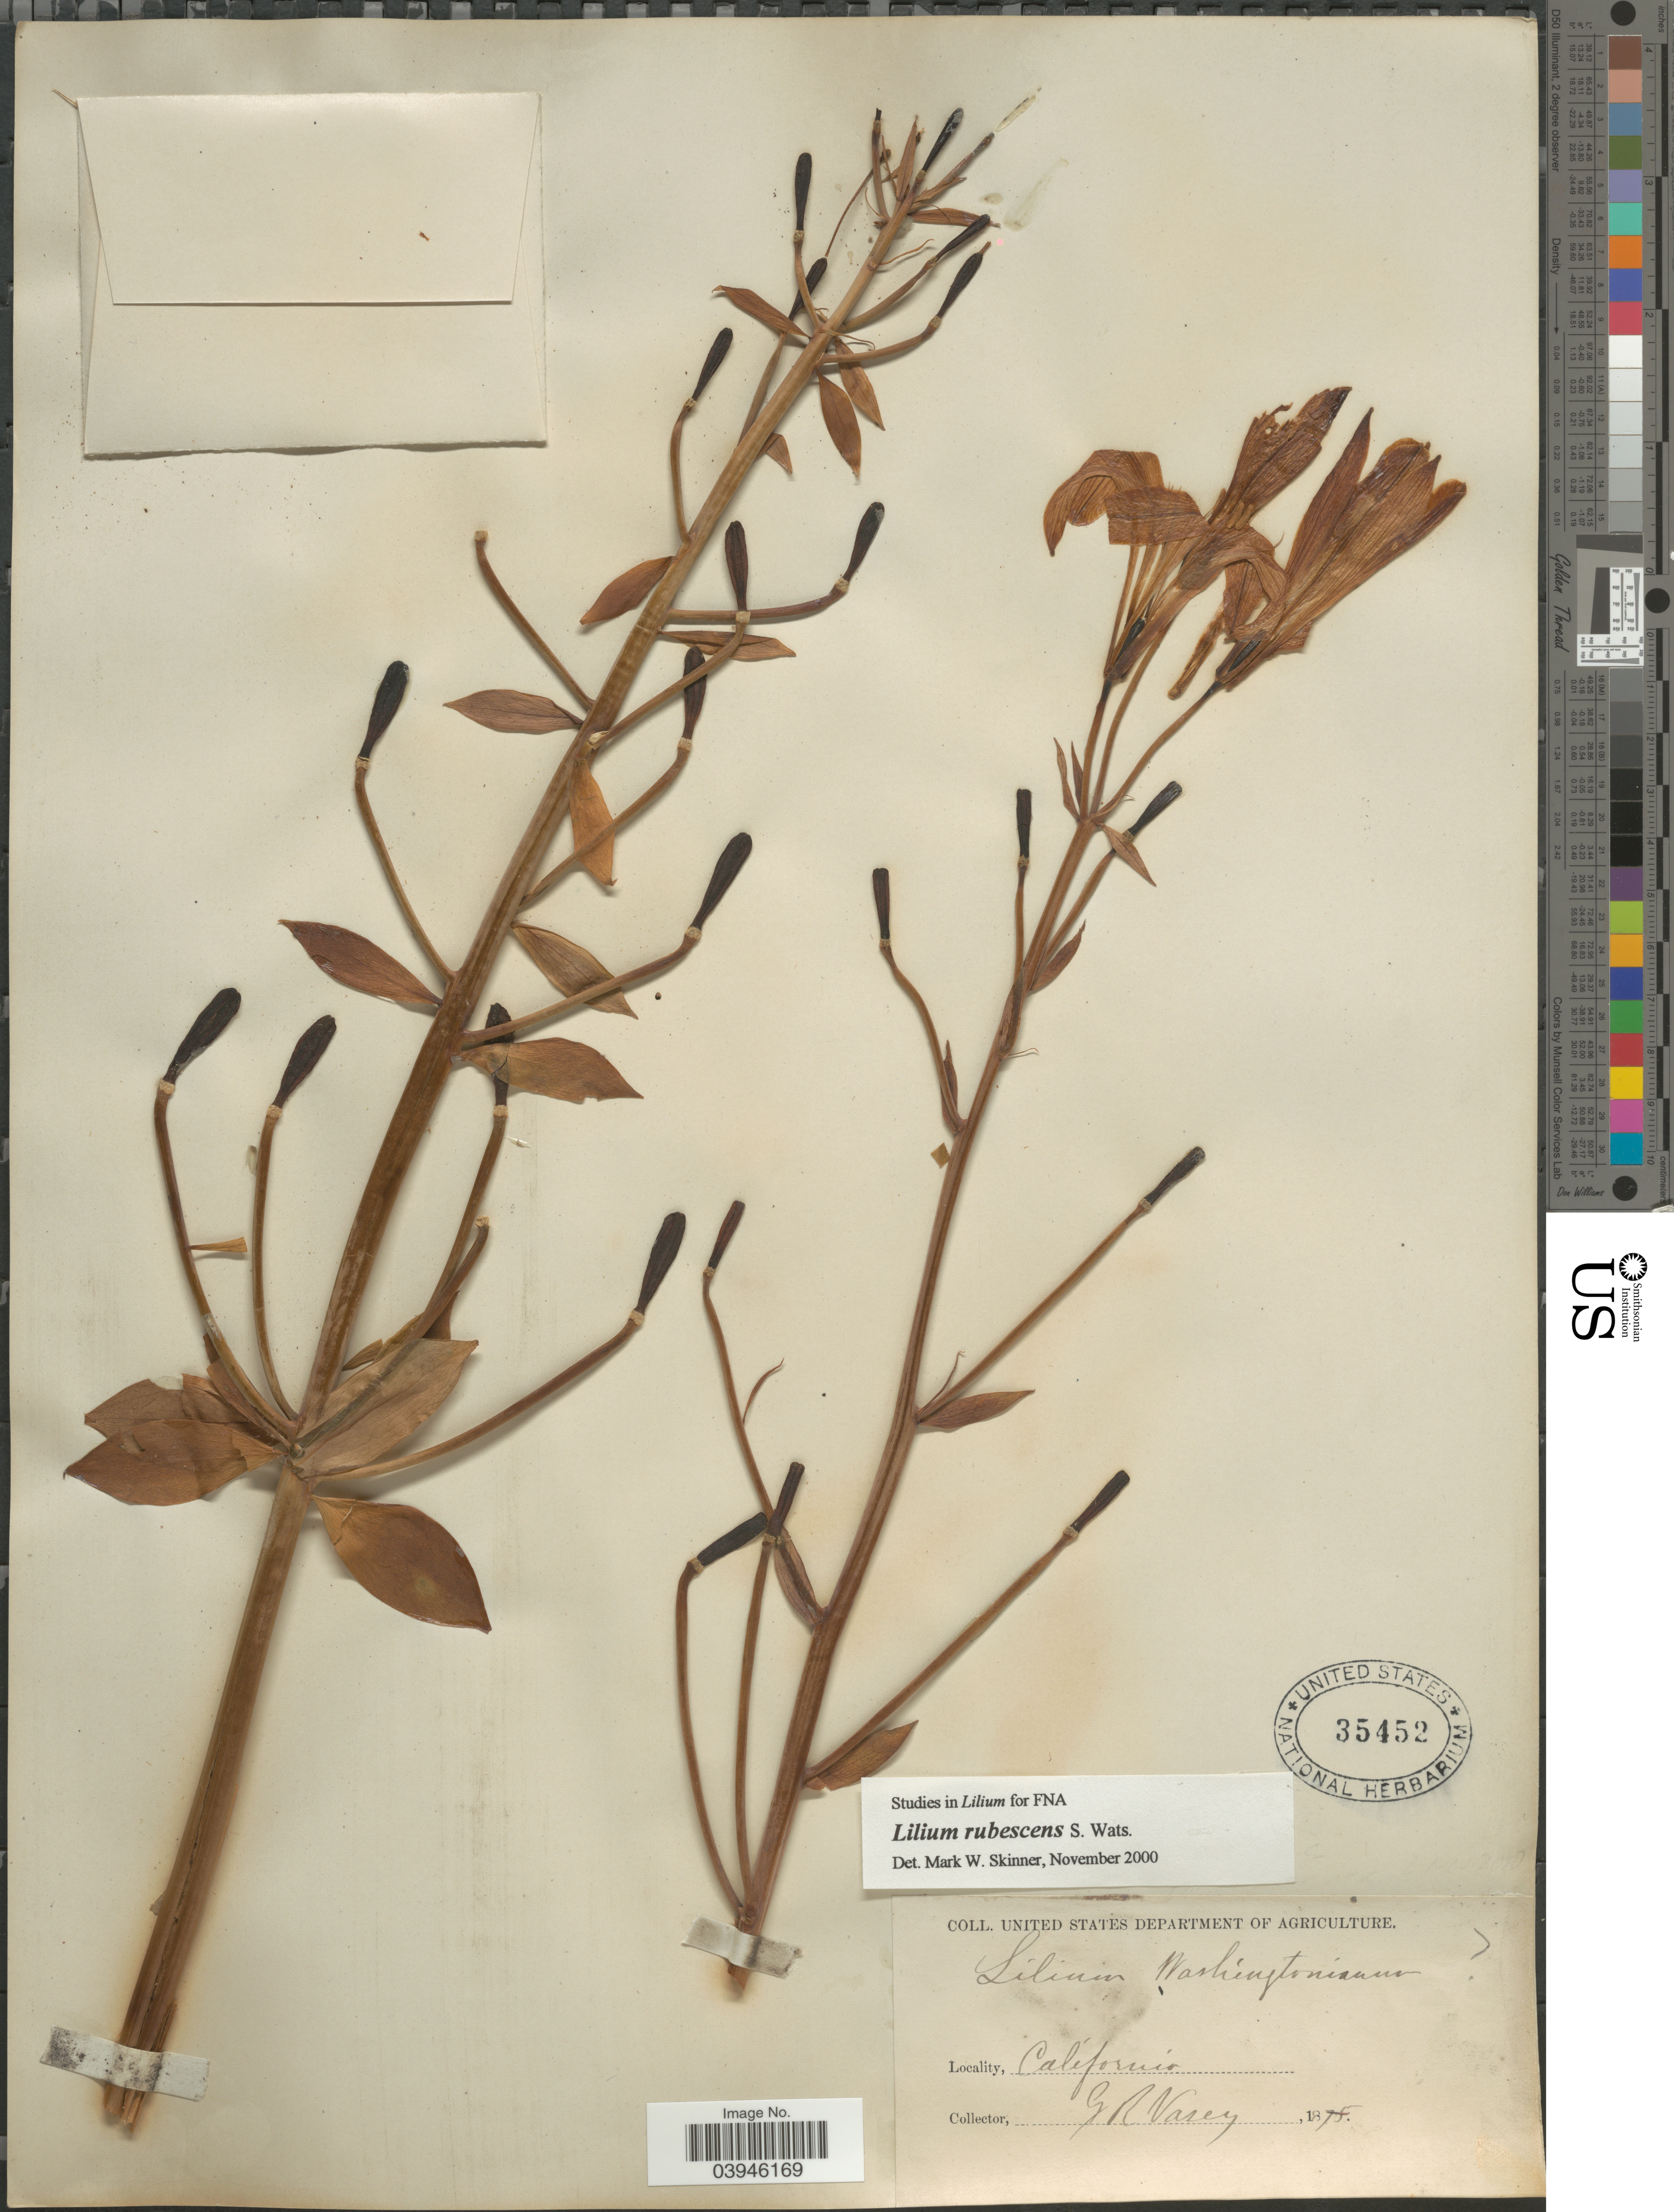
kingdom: Plantae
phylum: Tracheophyta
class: Liliopsida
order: Liliales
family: Liliaceae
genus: Lilium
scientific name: Lilium rubescens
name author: S. Watson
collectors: G. R. Vasey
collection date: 1875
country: United States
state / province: California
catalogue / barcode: US 35452